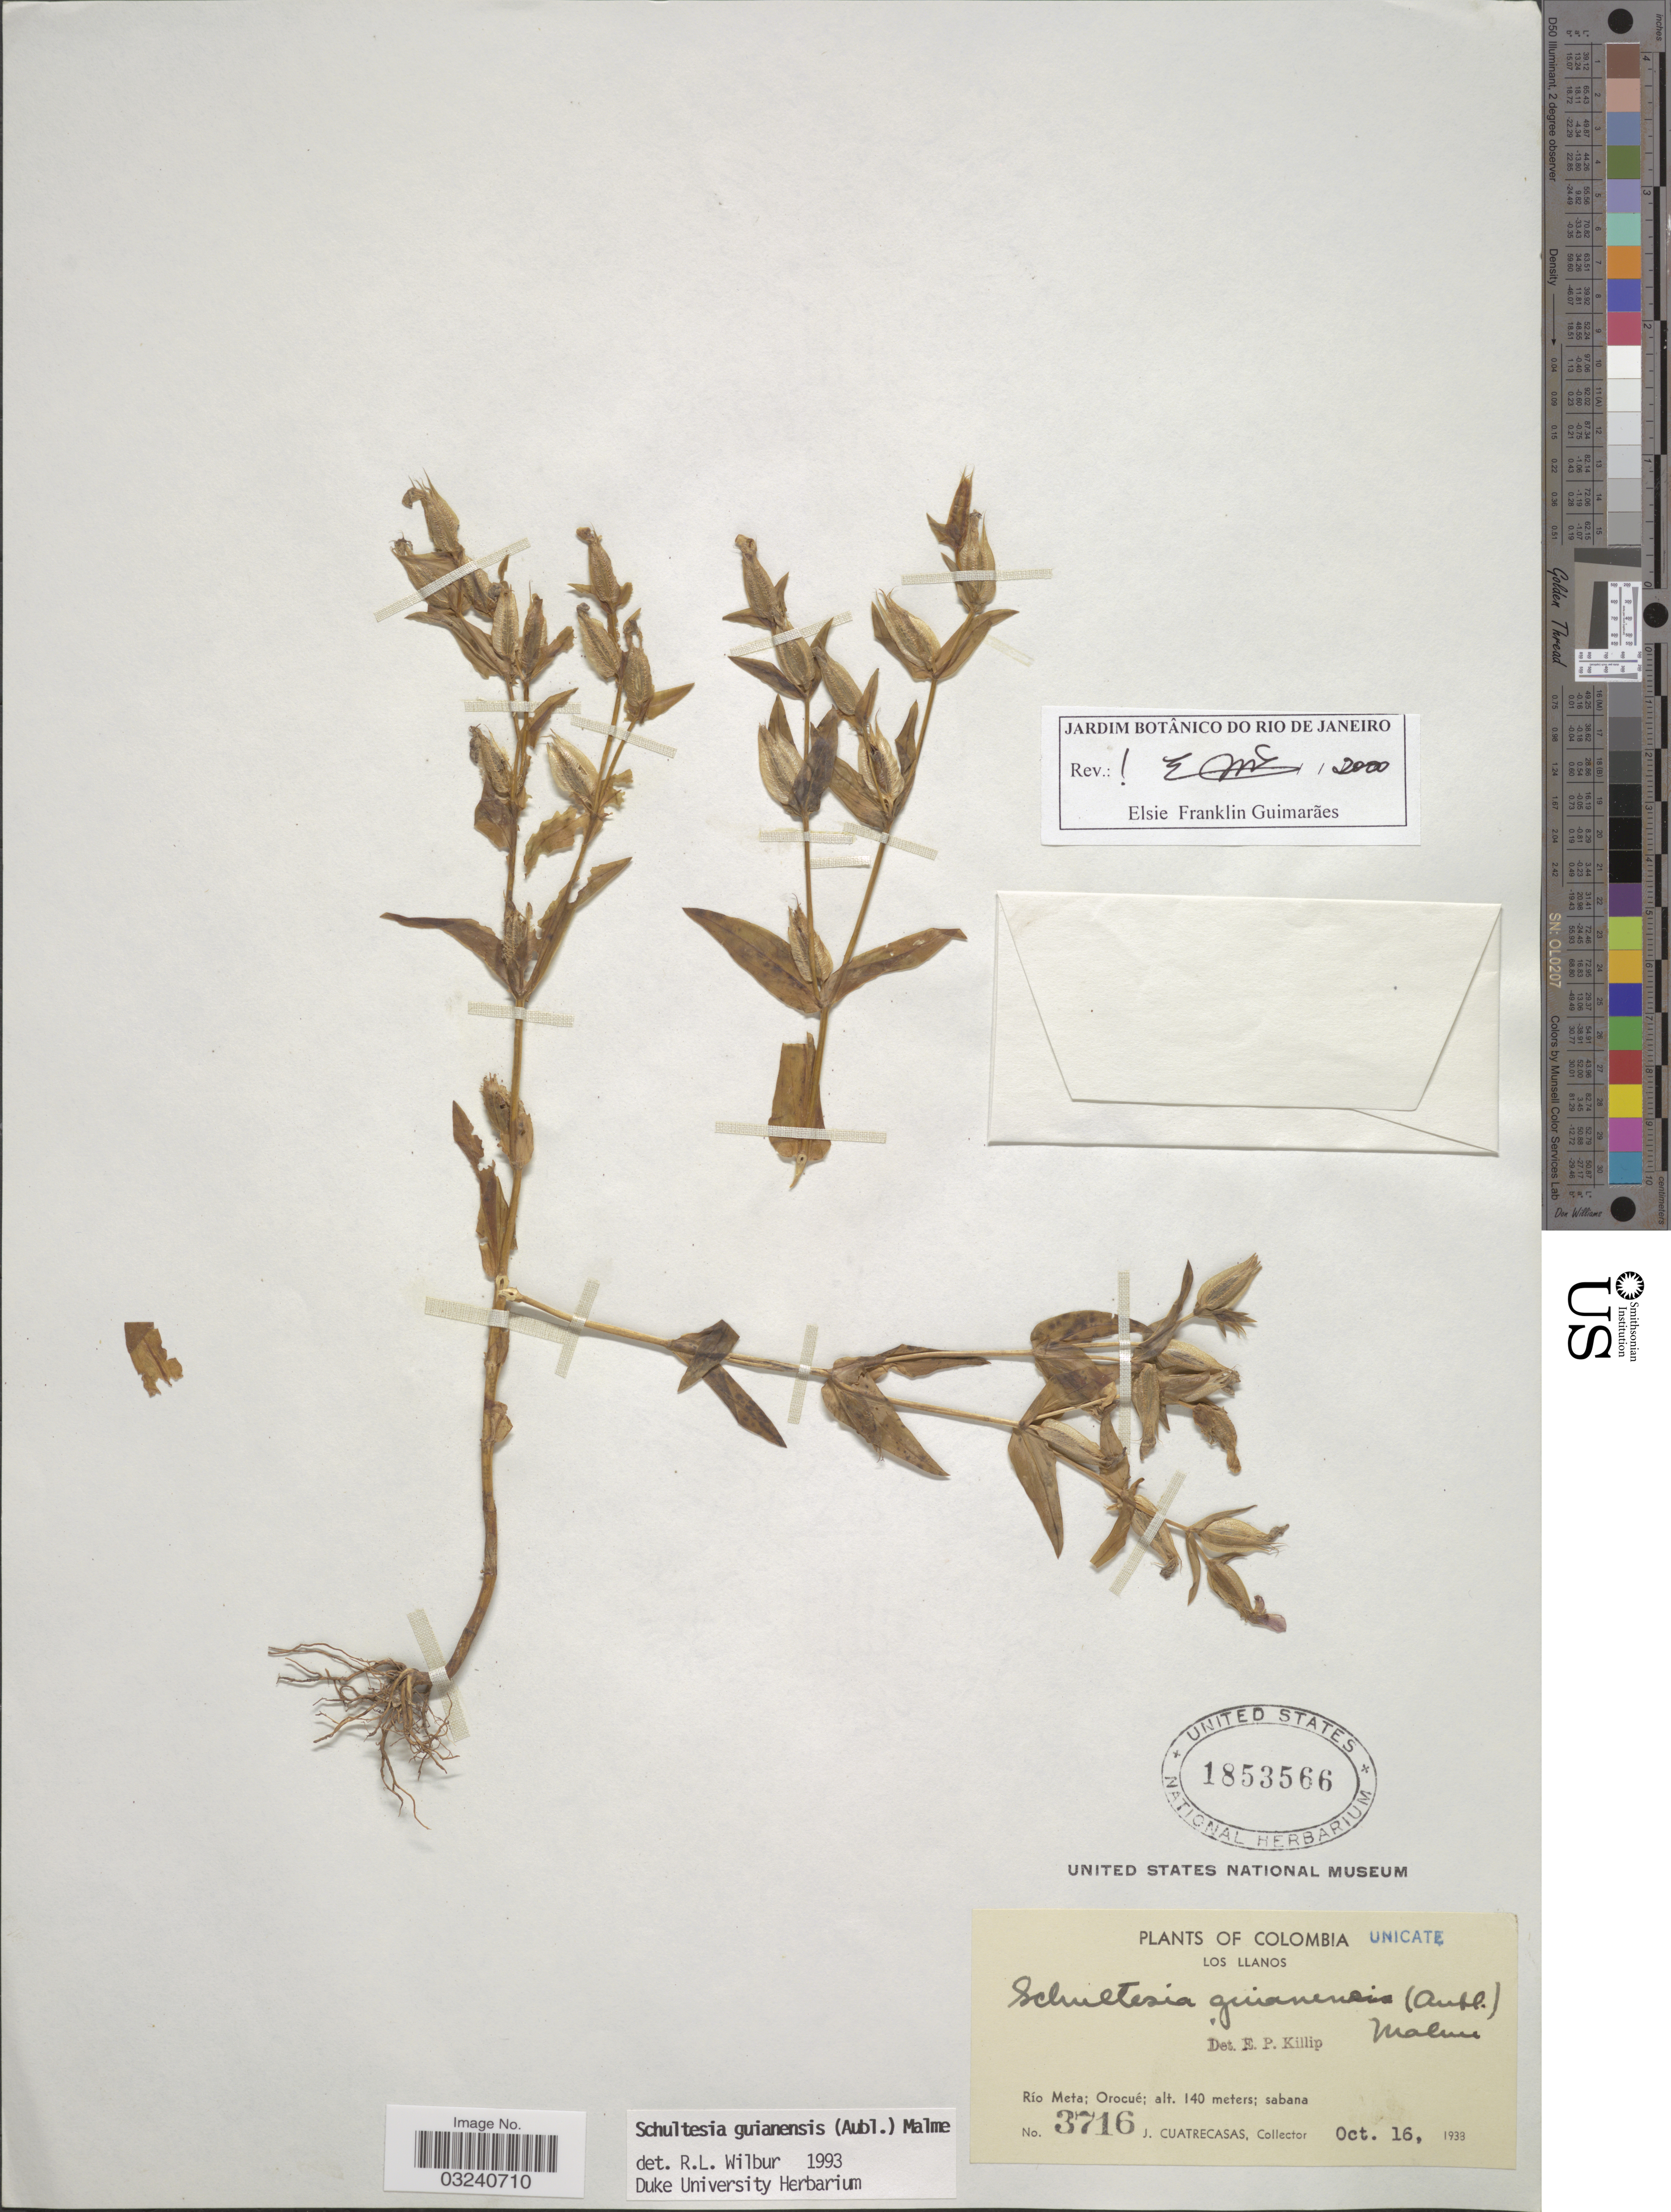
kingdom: Plantae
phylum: Tracheophyta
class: Magnoliopsida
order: Gentianales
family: Gentianaceae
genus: Schultesia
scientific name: Schultesia guianensis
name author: (Aubl.) Malme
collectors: J. Cuatrecasas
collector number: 3716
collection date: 1938-10-16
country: Colombia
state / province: Meta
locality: Los Llanos. Río Meta; Orocué.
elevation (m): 140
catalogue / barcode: US 1853566